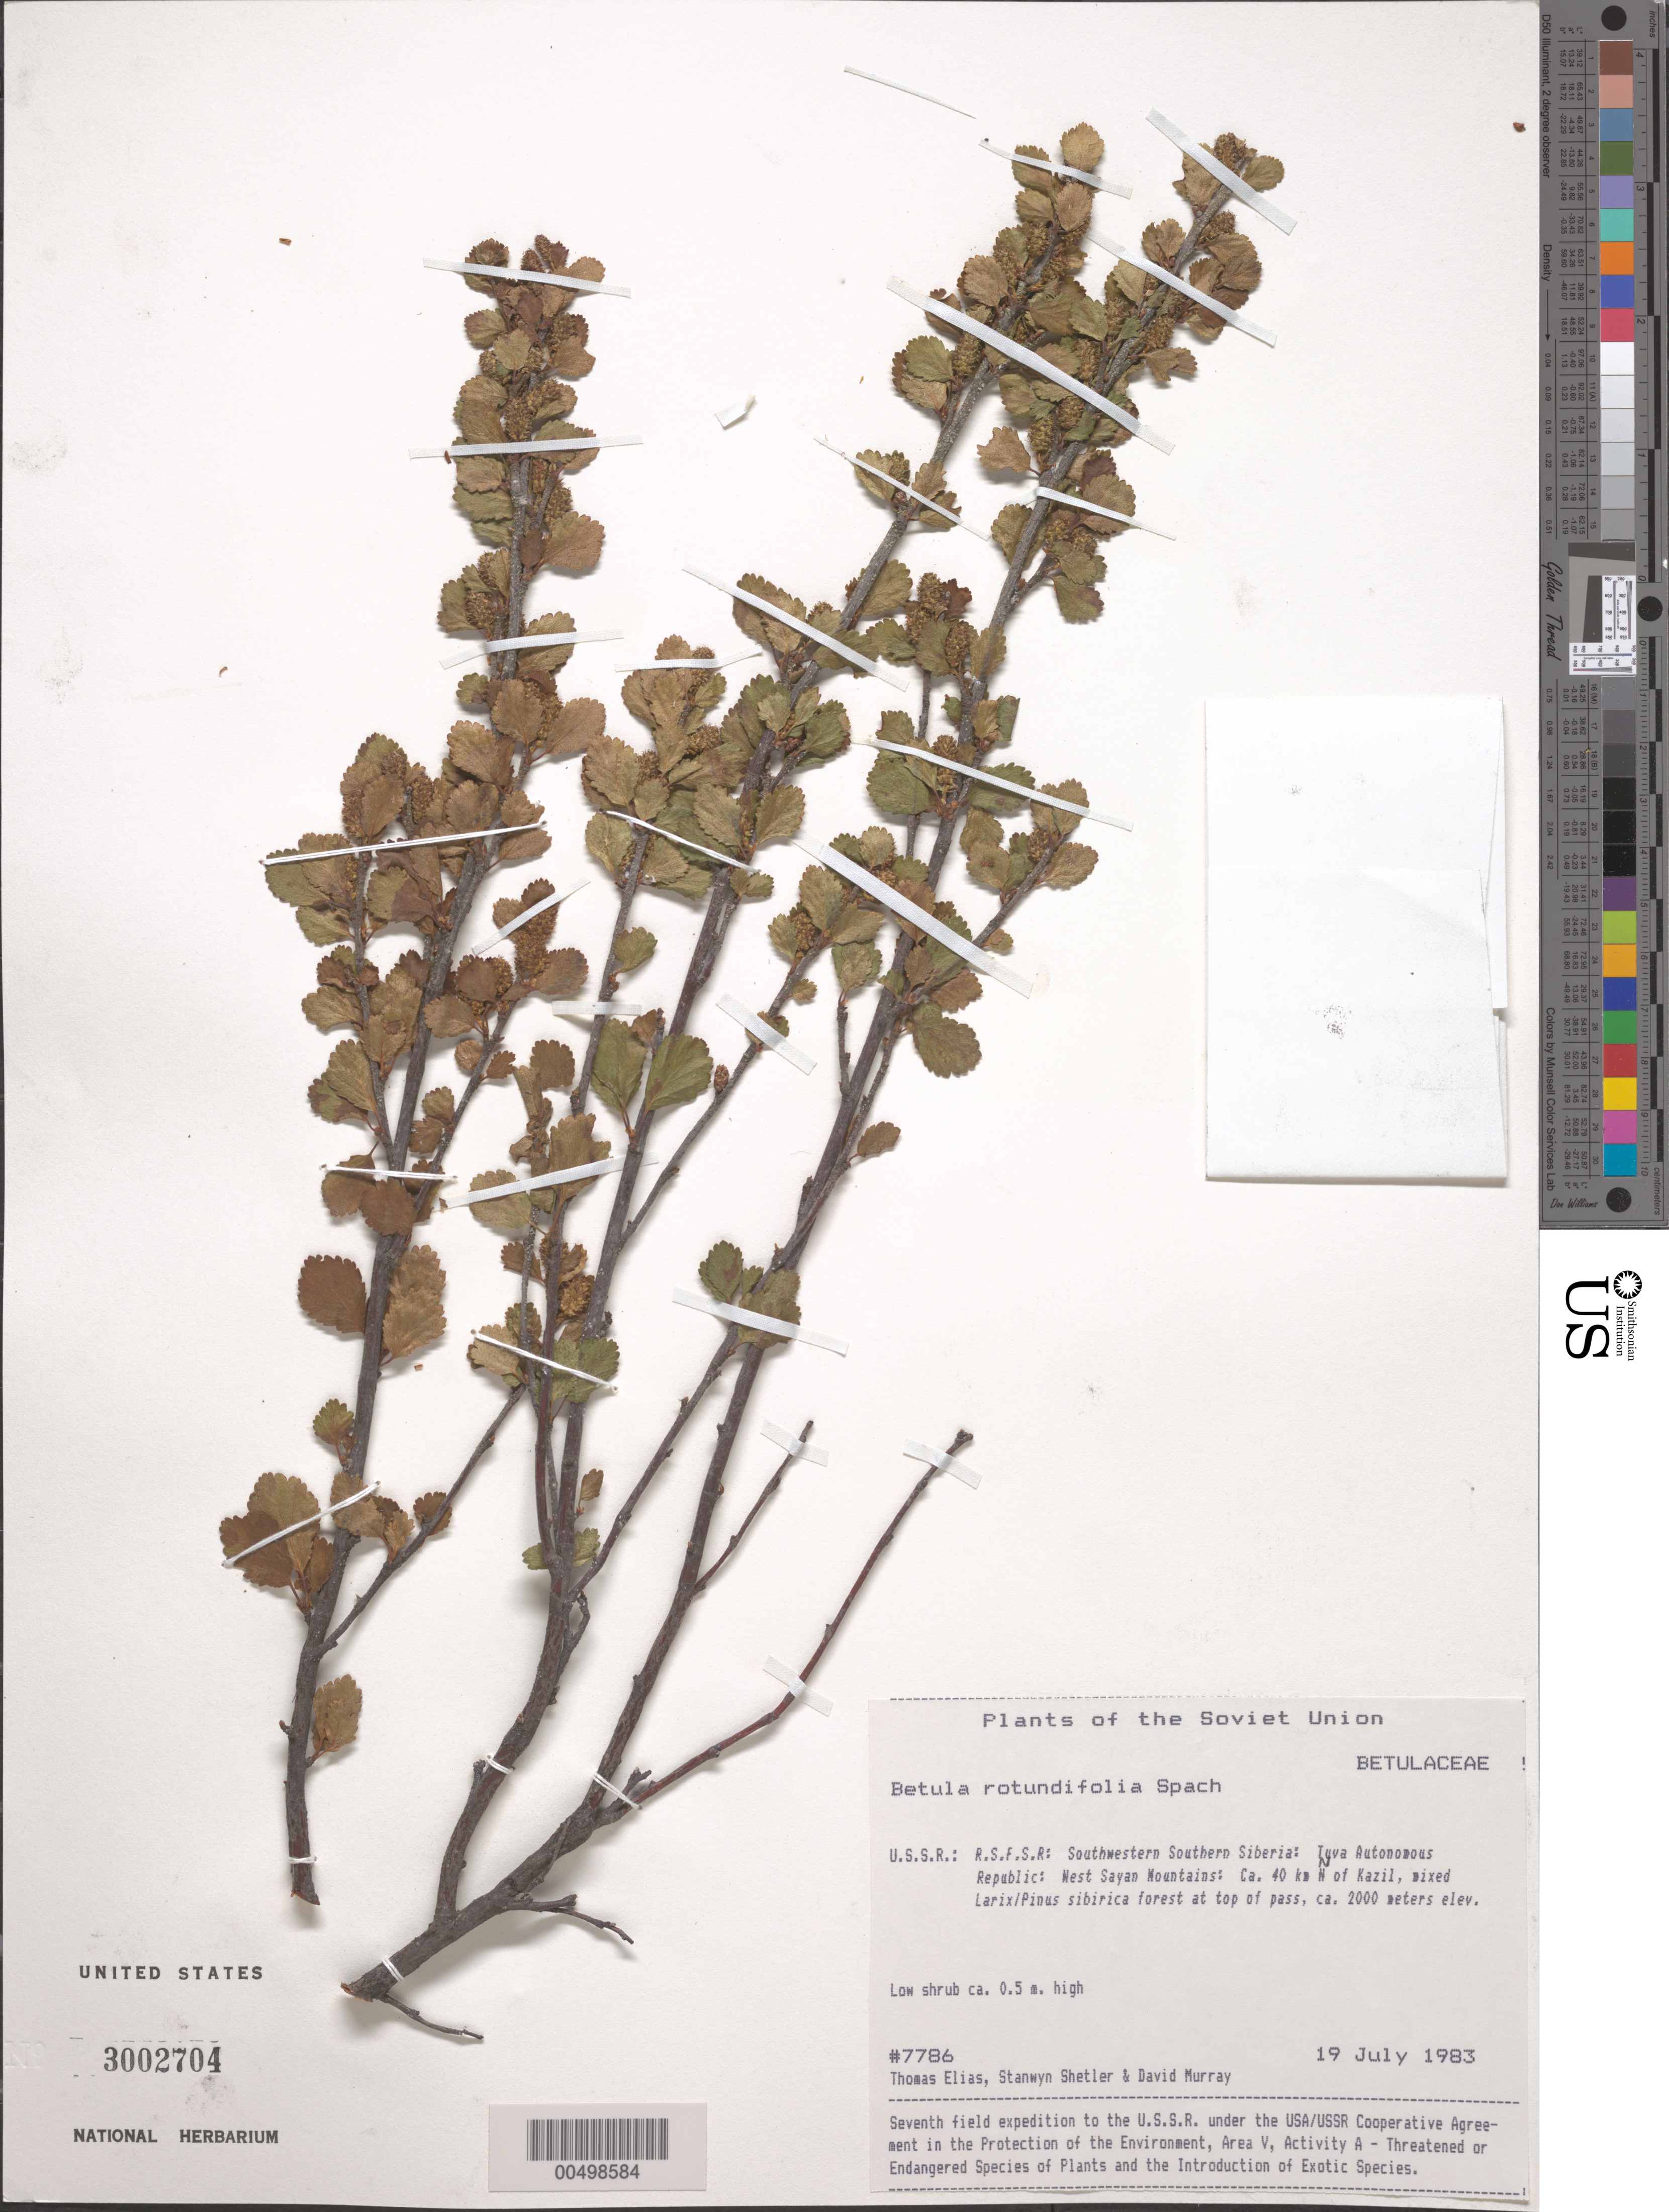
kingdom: Plantae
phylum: Tracheophyta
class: Magnoliopsida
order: Fagales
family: Betulaceae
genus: Betula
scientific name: Betula rotundifolia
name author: Spach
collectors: T. Elias, S. Shetler & D. F. Murray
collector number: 7786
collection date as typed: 19 Jul 1983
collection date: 1983-07-19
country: Russian Federation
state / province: Tuva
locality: West Sayan Mountains, ca. 40 km N of Kazil [Kyzyl]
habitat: mixed Larix/Pinus sibiricus forest at top of pass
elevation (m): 2000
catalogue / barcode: US 3002704